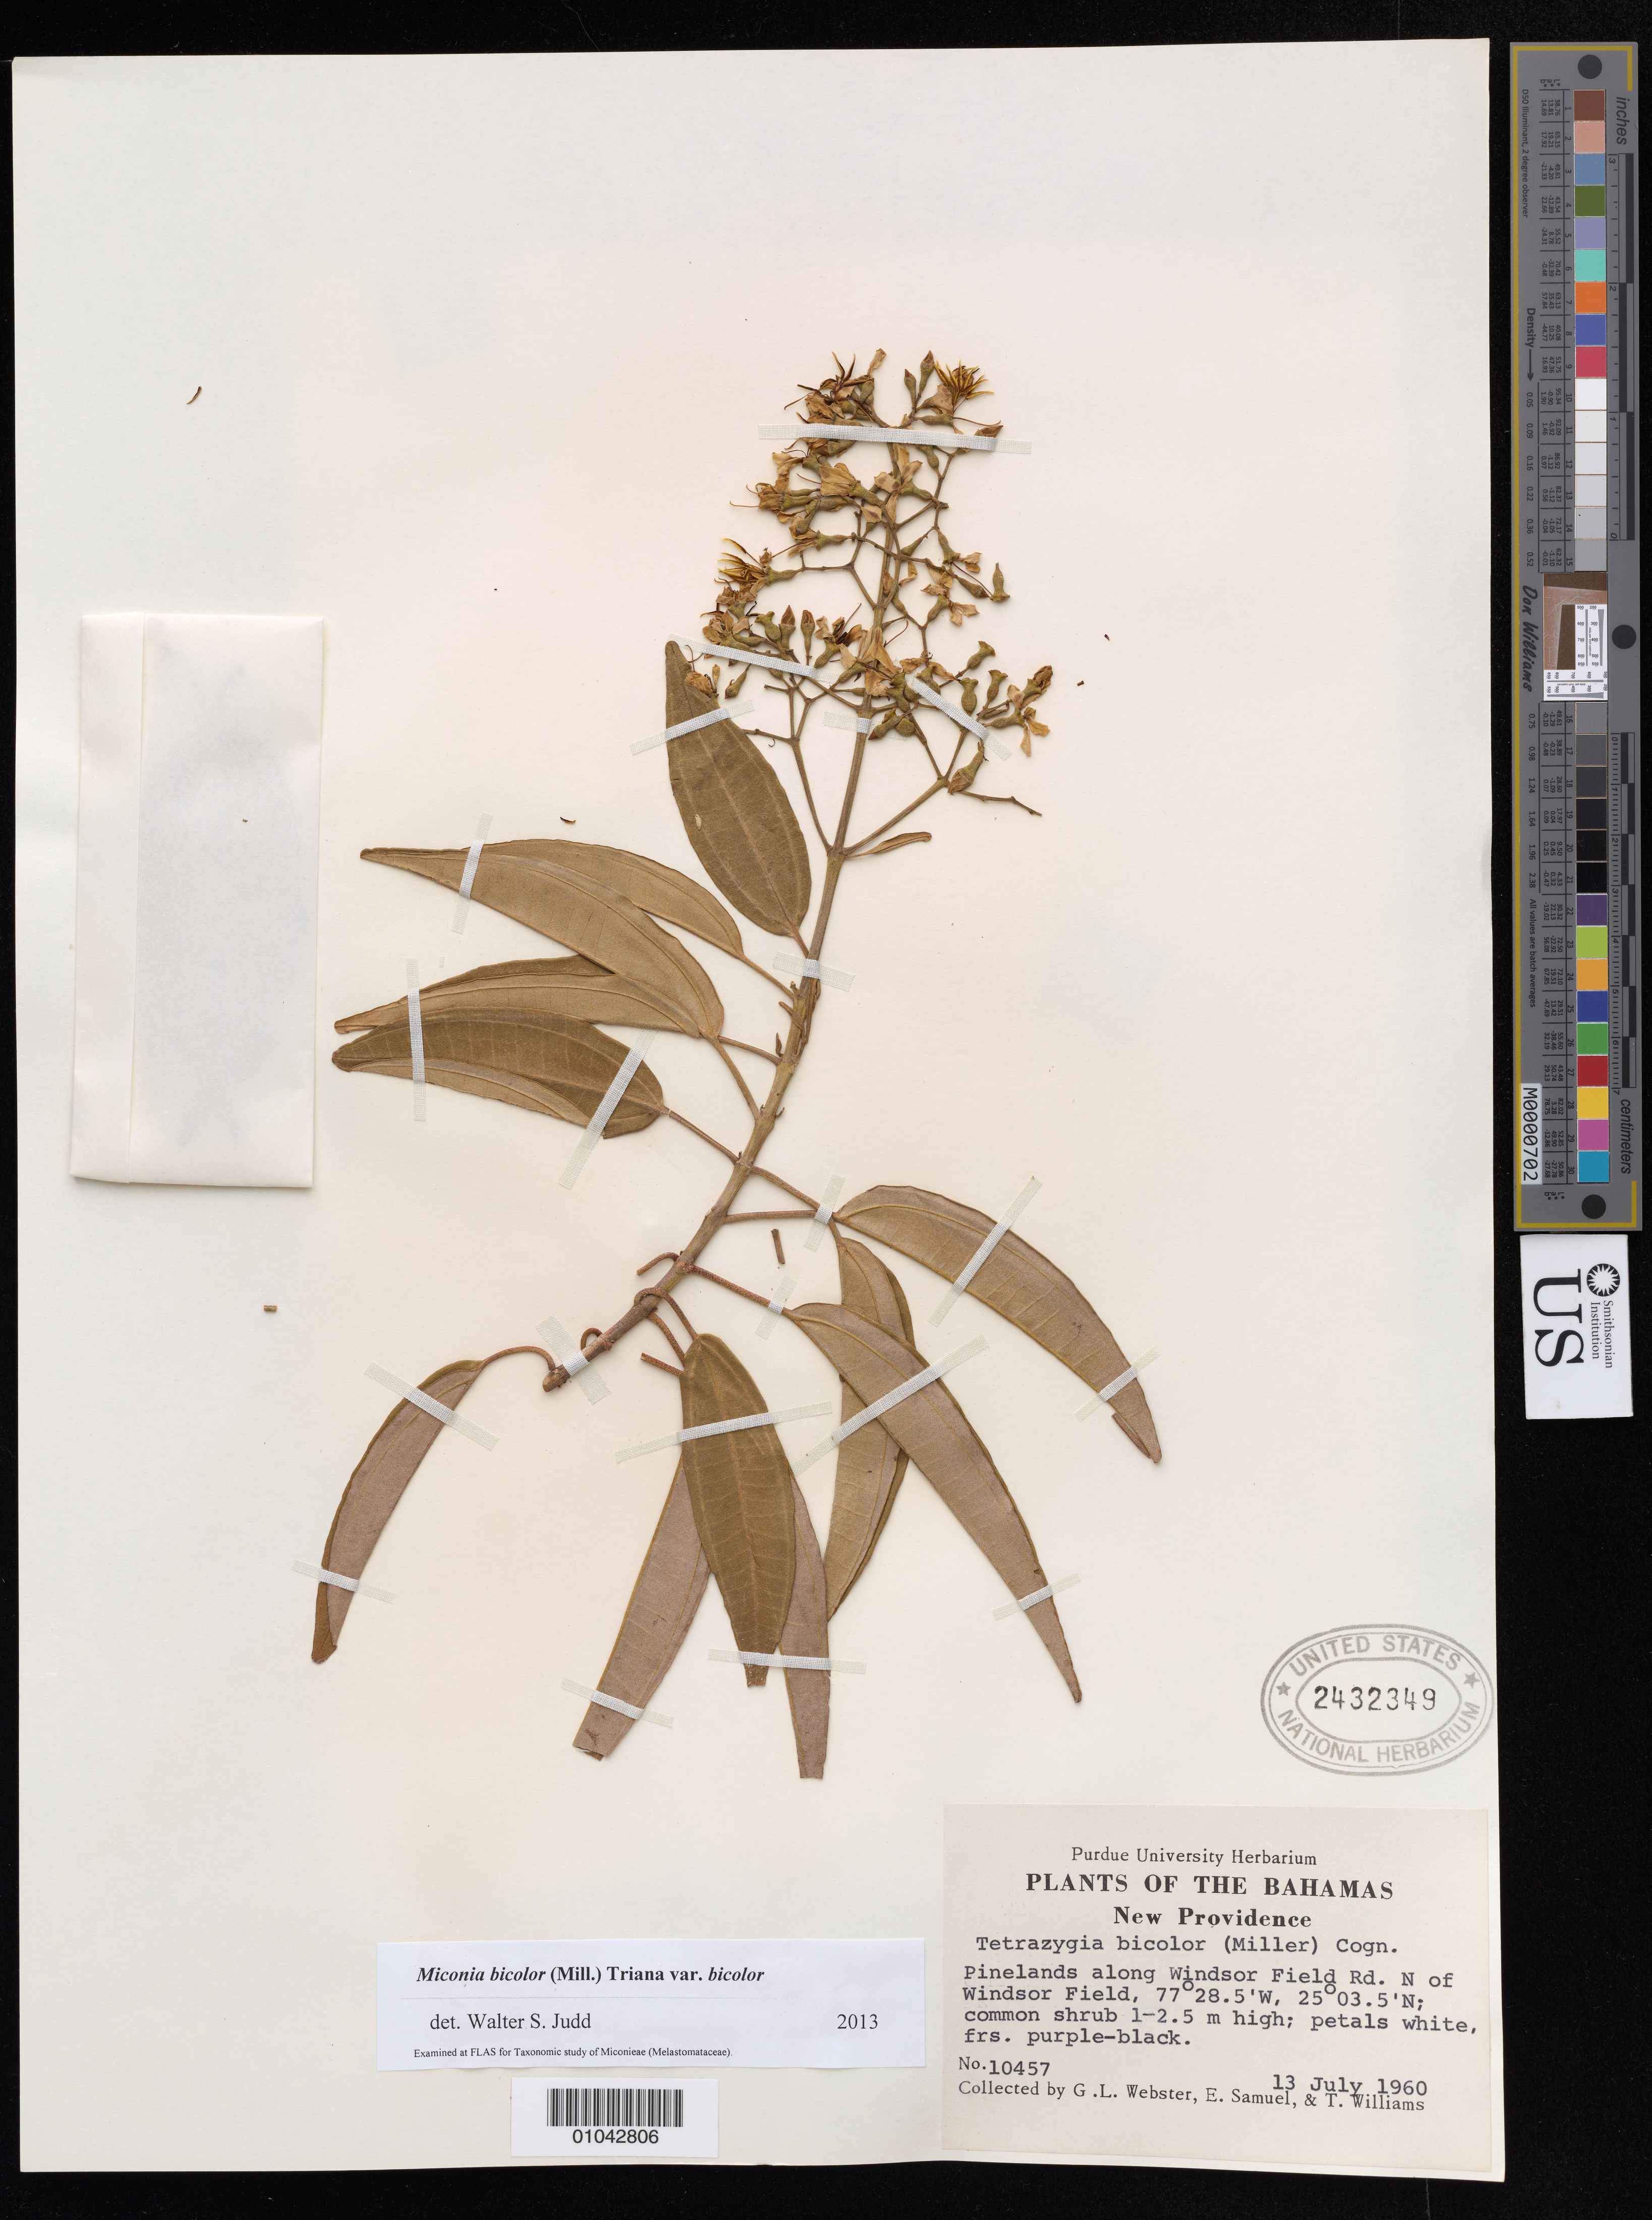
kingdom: Plantae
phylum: Tracheophyta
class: Magnoliopsida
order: Myrtales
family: Melastomataceae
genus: Miconia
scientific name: Miconia bicolor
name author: (Mill.) Triana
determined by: Judd, Walter S.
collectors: G. L. Webster, E. Samuel & T. Williams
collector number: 10457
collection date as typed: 13 Jul 1960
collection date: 1960-07-13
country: Bahamas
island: New Providence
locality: Pinelands along Windsor Field Road, N of Windsor Field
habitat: Pinelands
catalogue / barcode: US 2432349